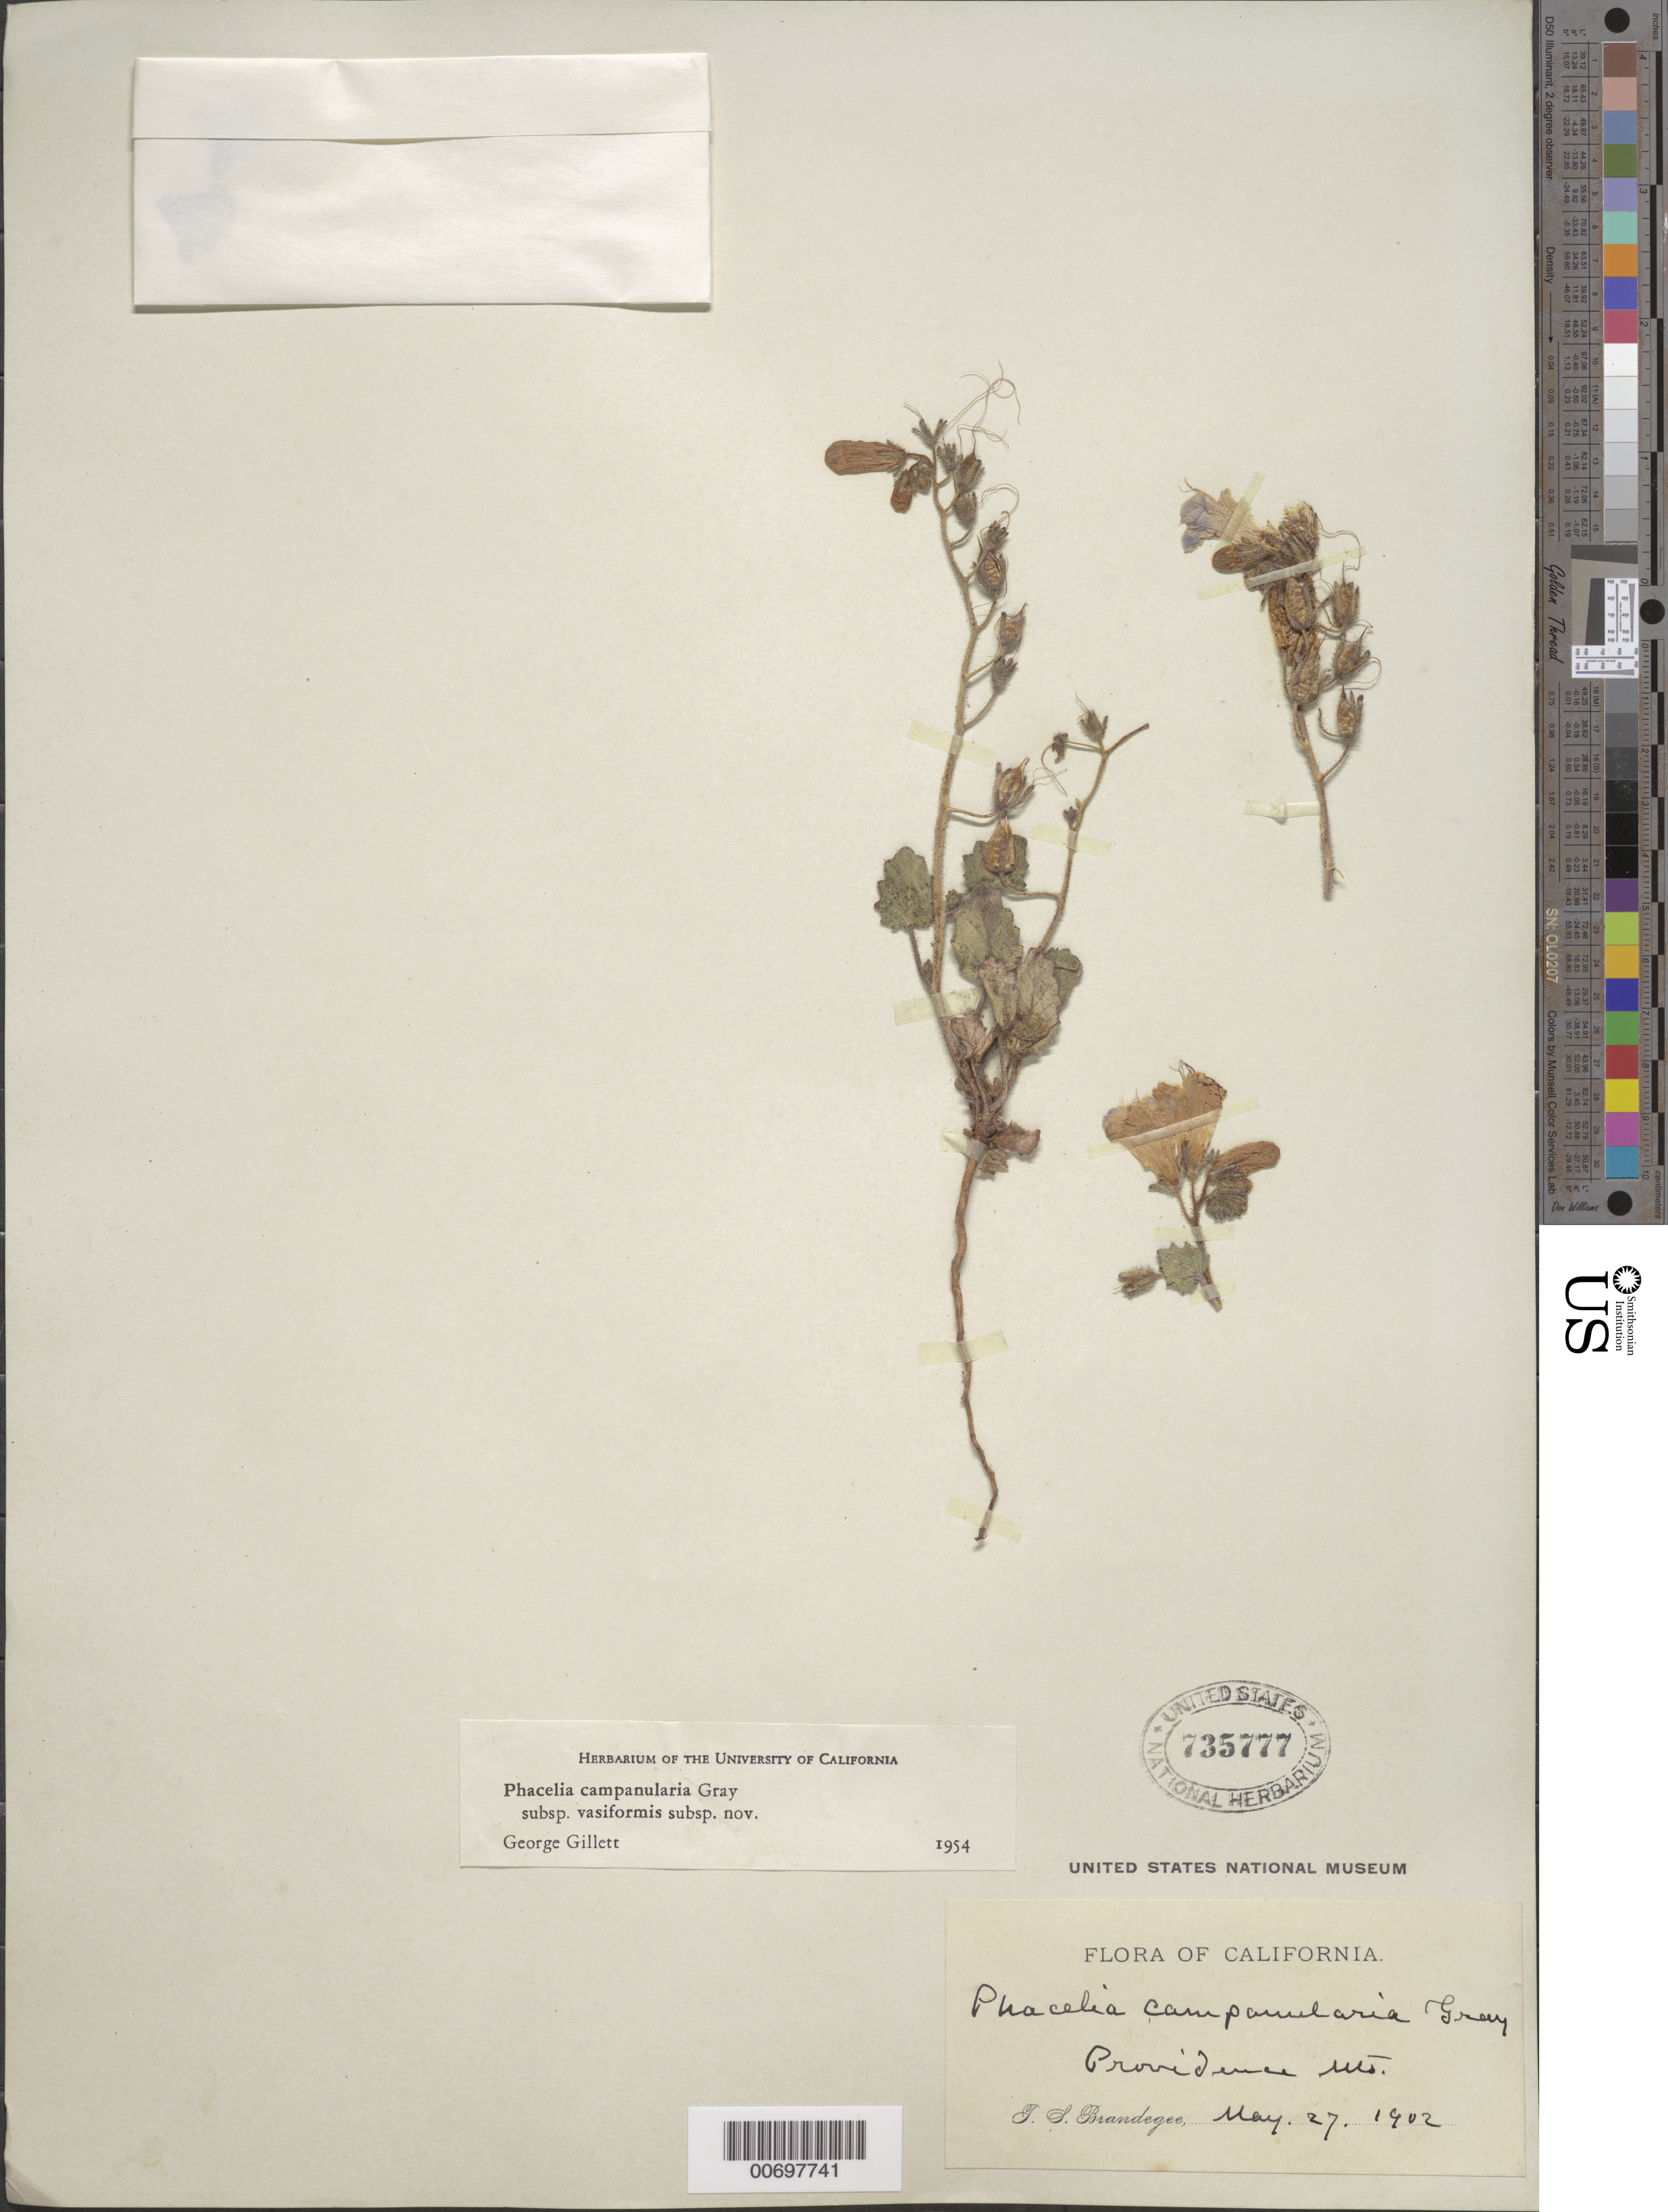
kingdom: Plantae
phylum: Tracheophyta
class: Magnoliopsida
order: Boraginales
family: Hydrophyllaceae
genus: Phacelia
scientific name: Phacelia campanularia subsp. vasiformis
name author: G.W. Gillett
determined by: Gillett, G. W.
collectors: J. S. Brandegee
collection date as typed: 27 May 1902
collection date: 1902-05-27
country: United States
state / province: California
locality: Providence Mts.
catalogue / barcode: US 735777